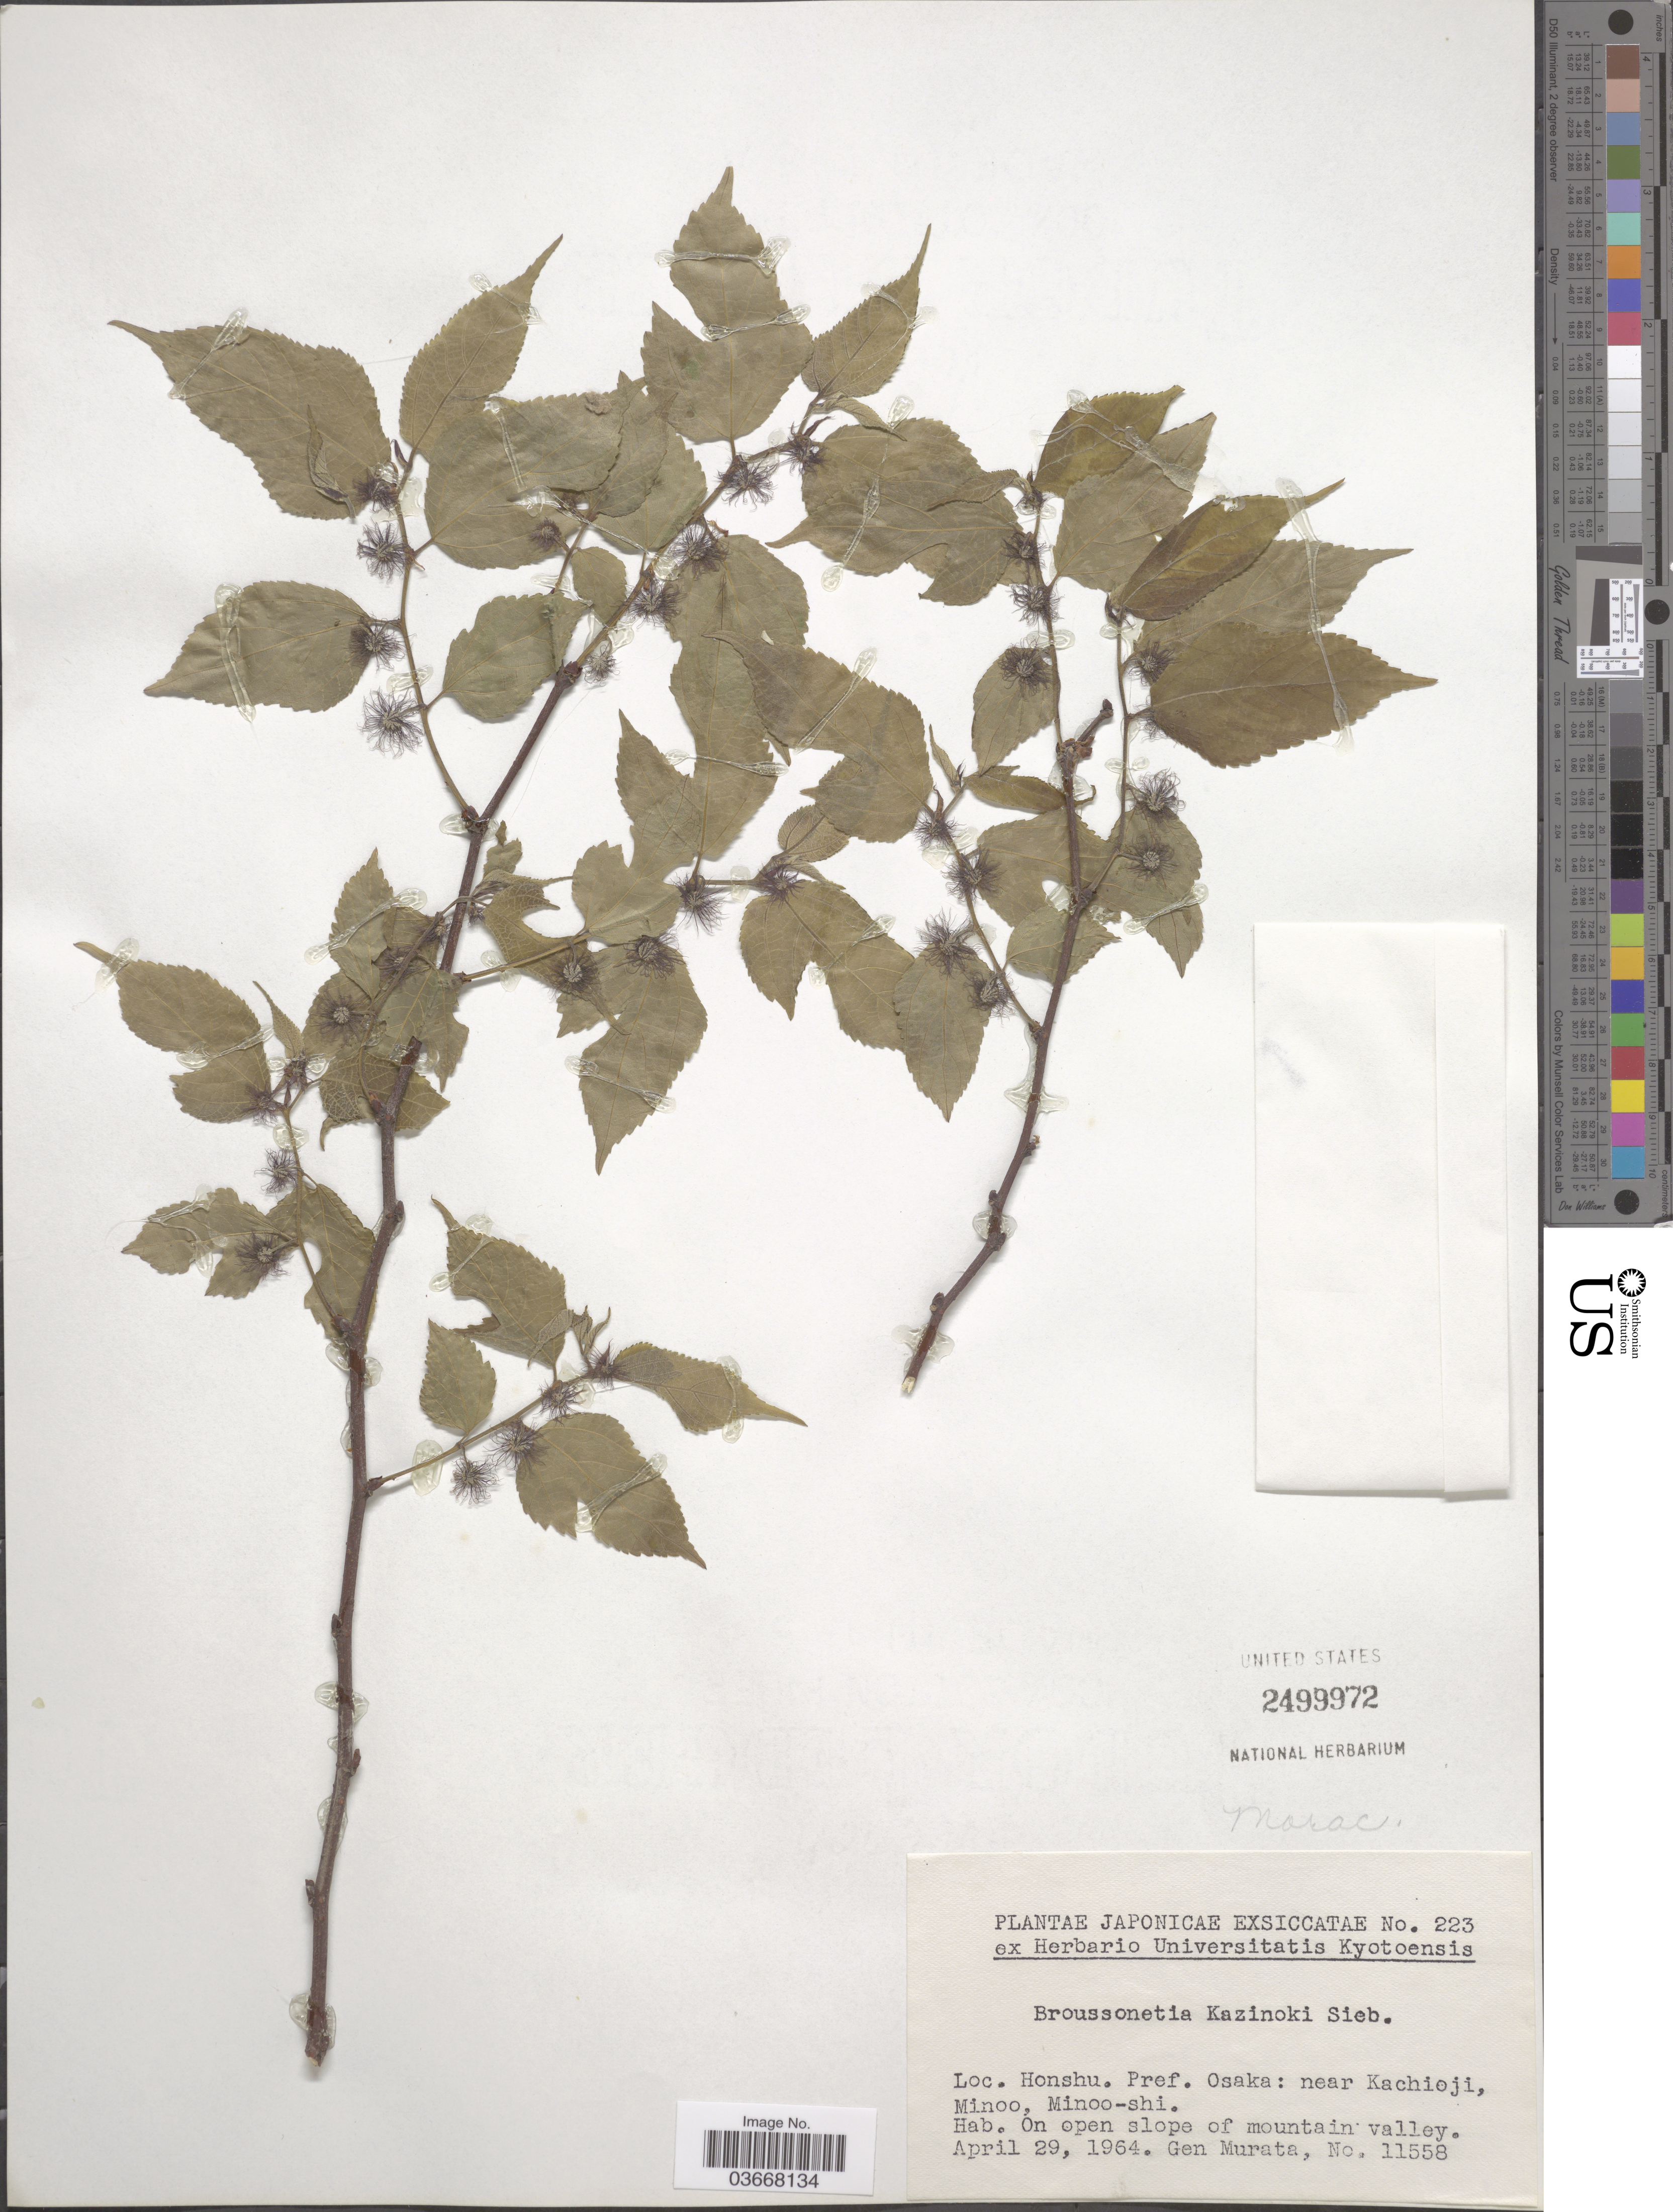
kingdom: Plantae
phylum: Tracheophyta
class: Magnoliopsida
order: Rosales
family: Moraceae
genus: Broussonetia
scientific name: Broussonetia kazinoki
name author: Siebold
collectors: G. Murata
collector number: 11558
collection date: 1964-04-29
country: Japan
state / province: Osaka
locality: Honshu. Pref. Osaka: near Kachioji, Minoo, Minoo-shi. On open slope of mountain valley.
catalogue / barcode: US 2499972